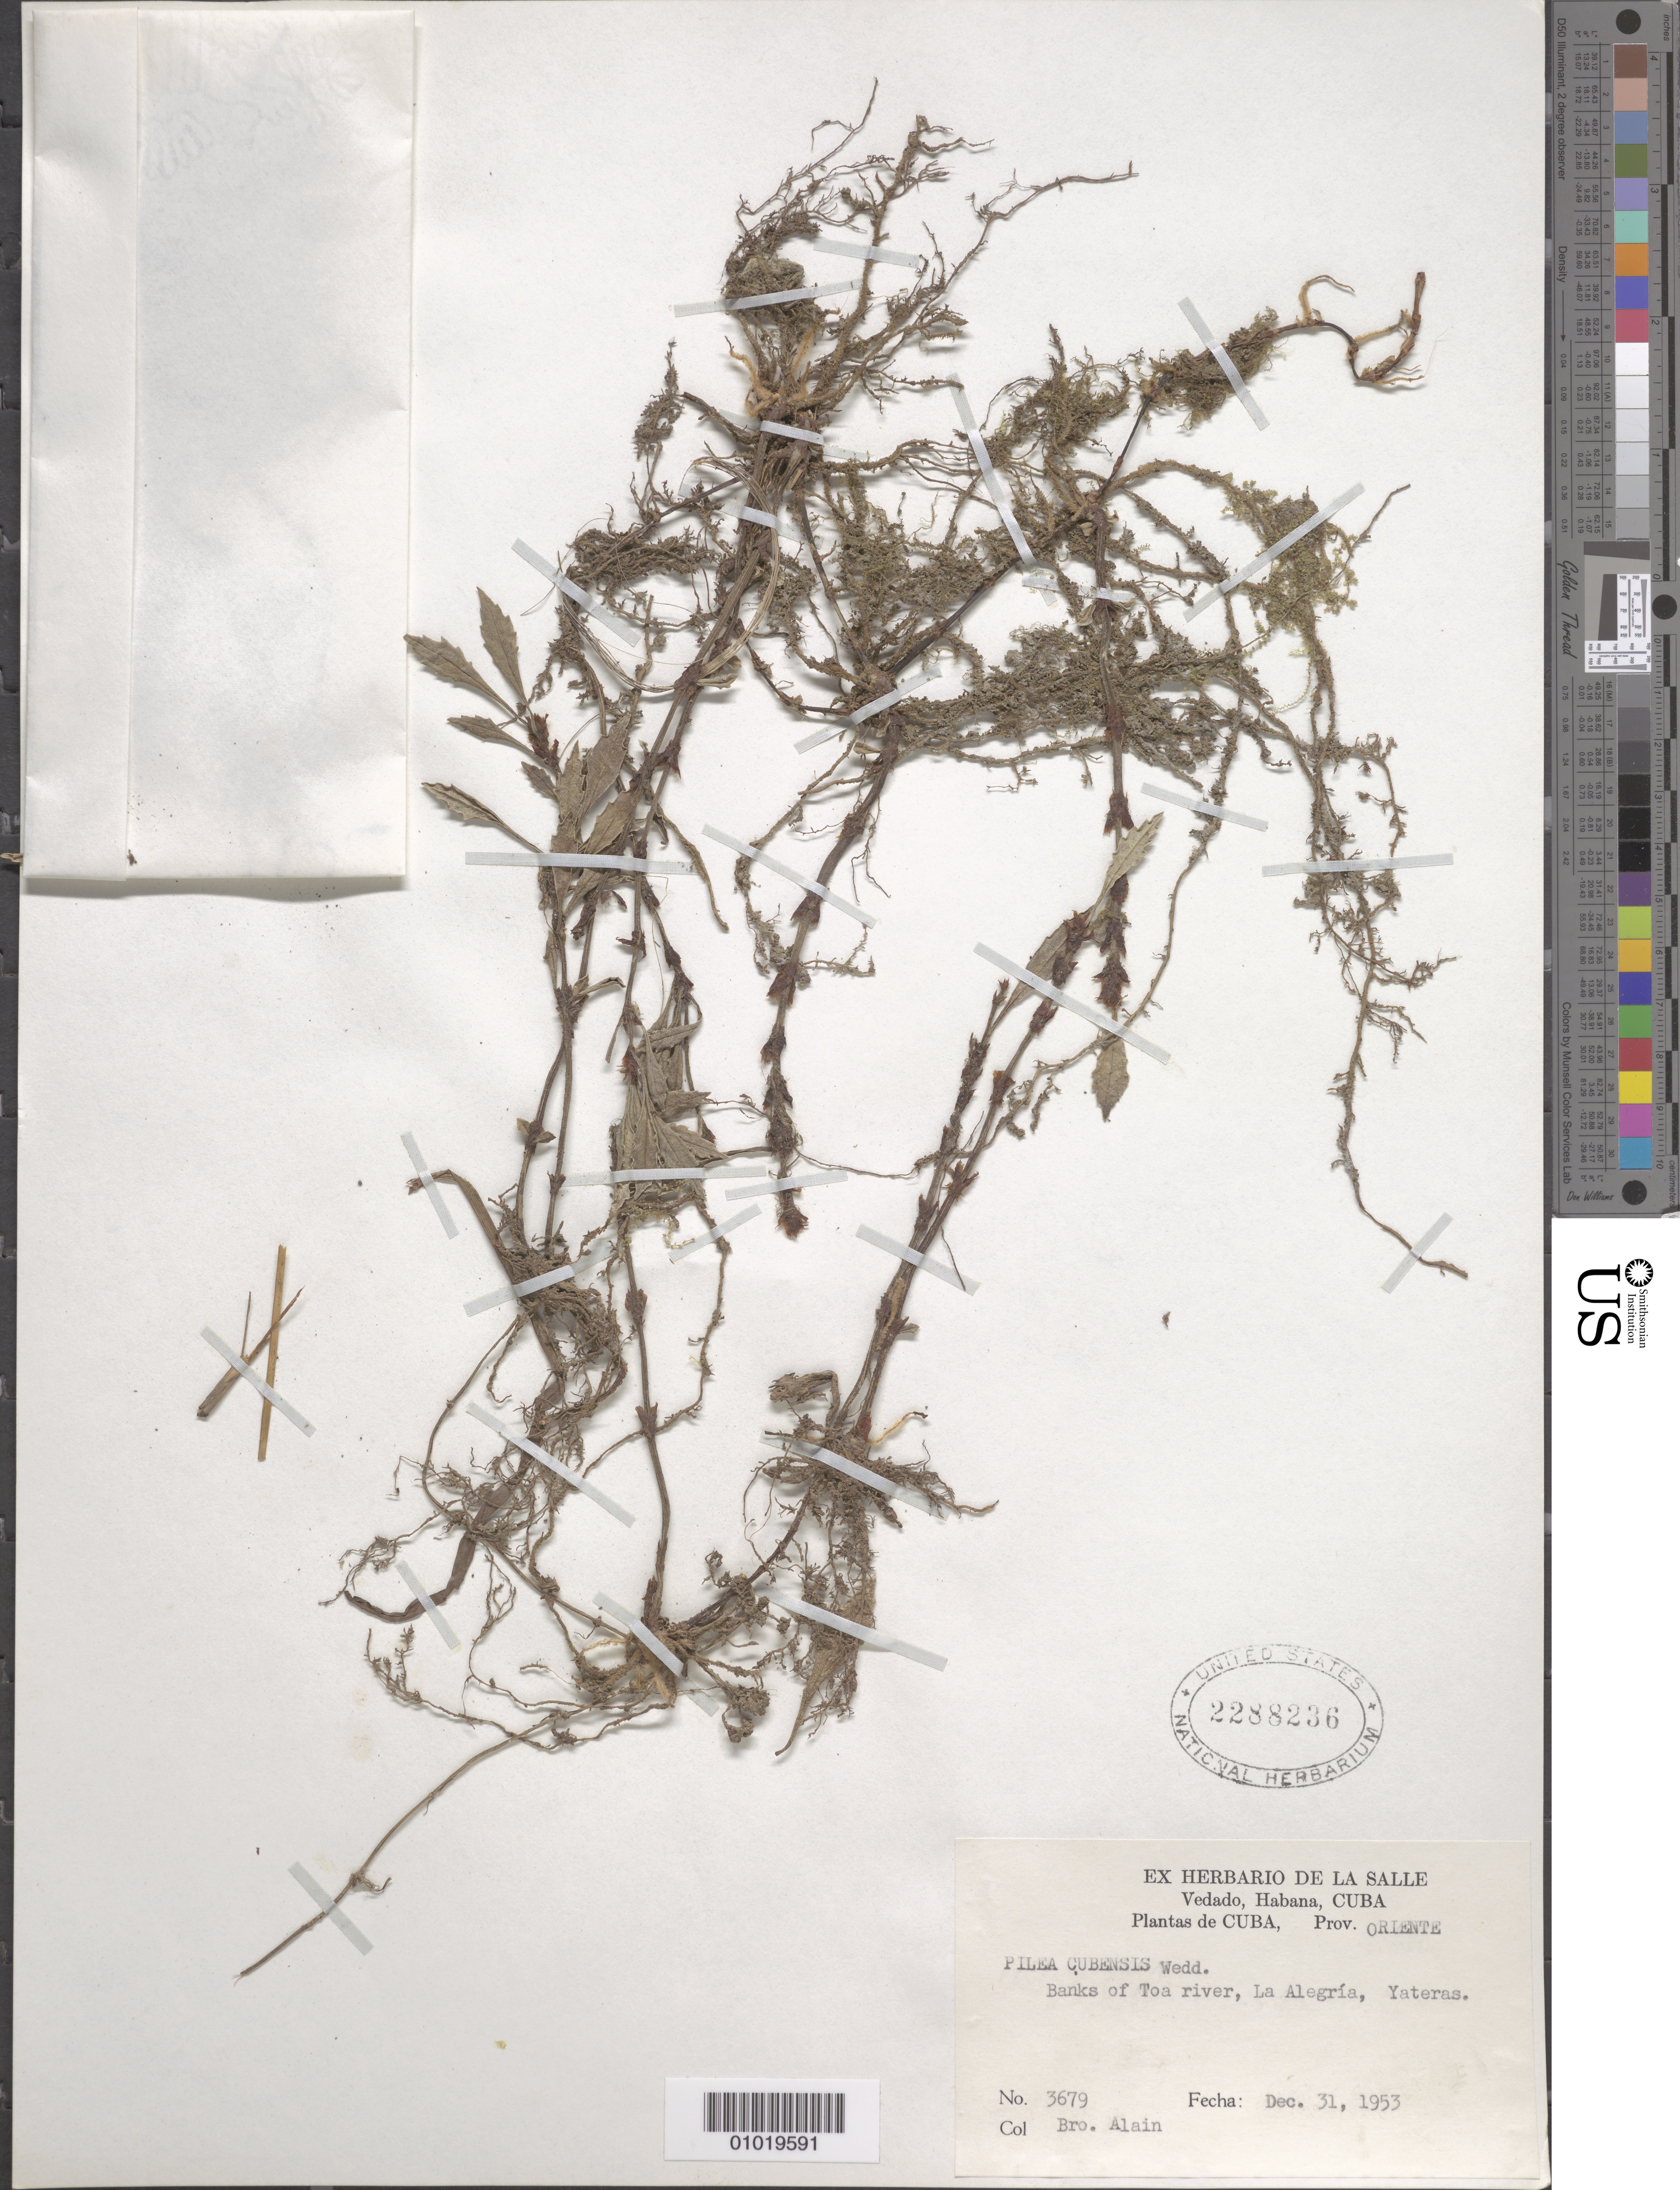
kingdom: Plantae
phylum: Tracheophyta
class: Magnoliopsida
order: Rosales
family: Urticaceae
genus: Pilea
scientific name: Pilea cubensis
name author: Wedd.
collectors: A. H. Liogier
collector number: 3679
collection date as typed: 31 Dec 1953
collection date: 1953-12-31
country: Cuba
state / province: Guantánamo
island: Cuba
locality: Banks of Toa river, La Alegria, Yateras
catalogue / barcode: US 2288236